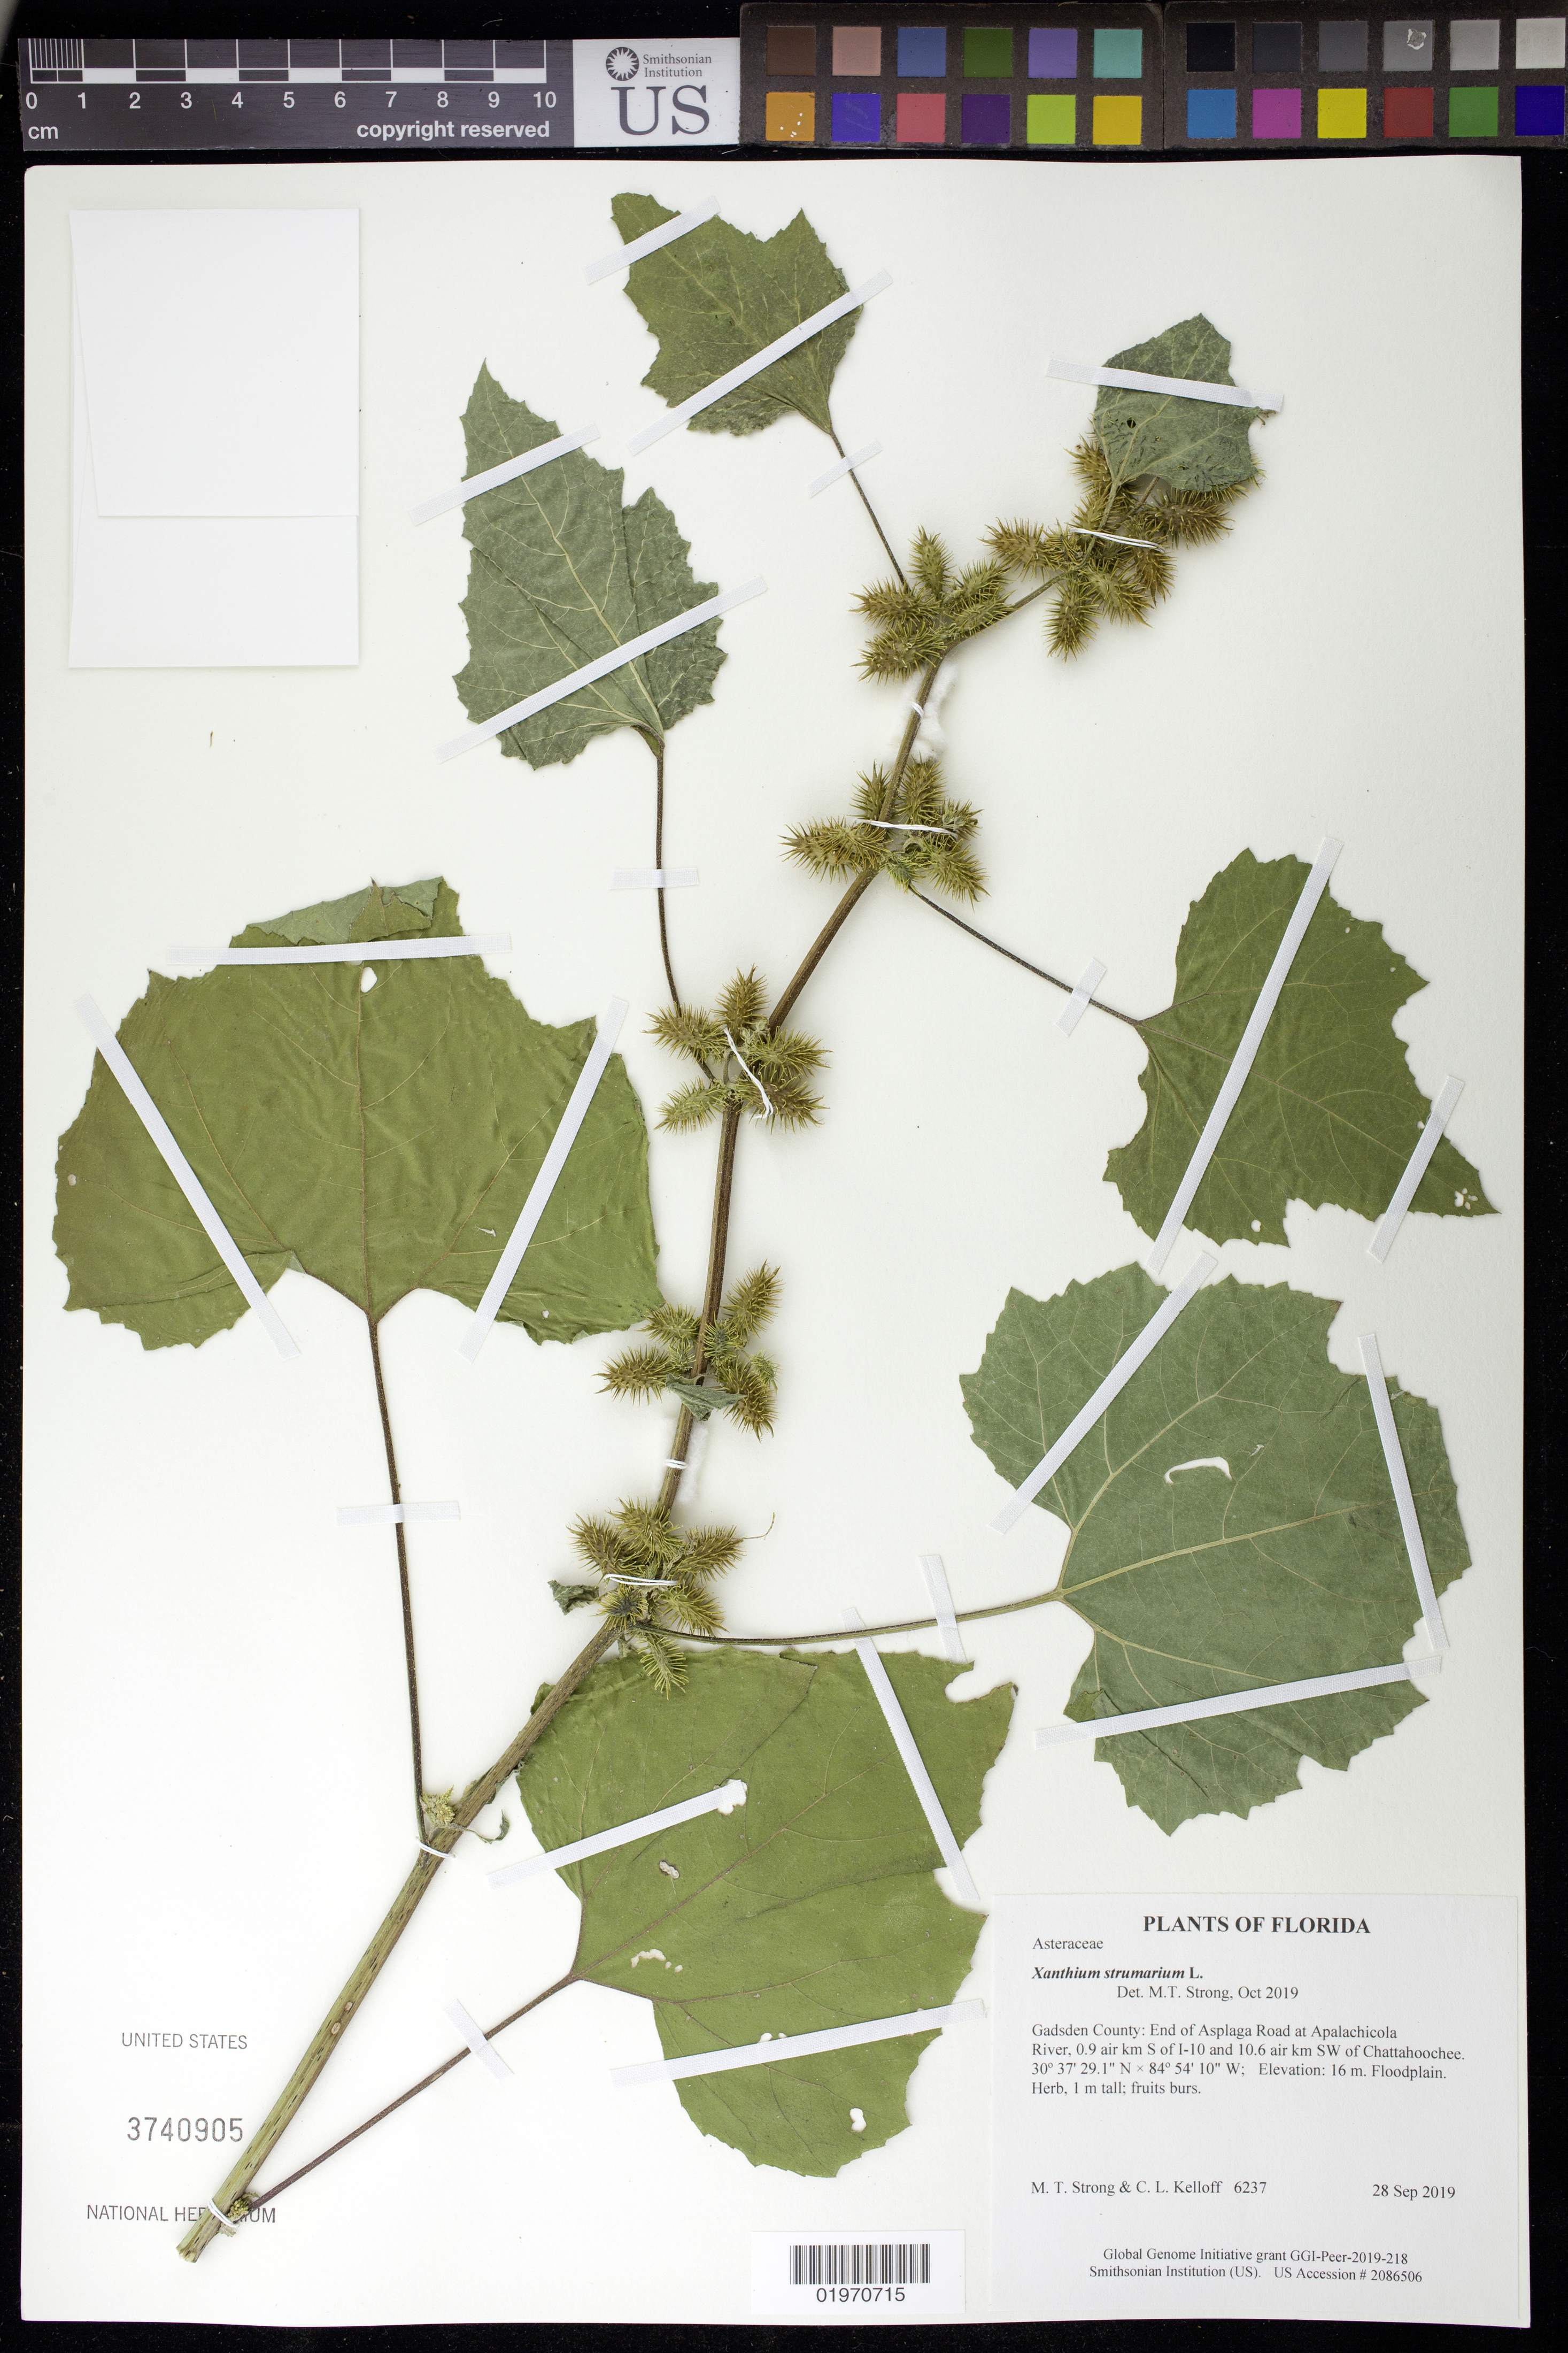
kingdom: Plantae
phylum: Tracheophyta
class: Magnoliopsida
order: Asterales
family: Asteraceae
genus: Xanthium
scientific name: Xanthium strumarium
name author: L.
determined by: Strong, Mark T., (BOT), Smithsonian Institution - National Museum of Natural History (UNITED STATES)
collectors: M. T. Strong & C. L. Kelloff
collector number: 6237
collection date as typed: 28 Sep 2019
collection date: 2019-09-28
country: United States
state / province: Florida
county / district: Gadsden County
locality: End of Asplaga Road at Apalachicola River, 0.9 air km S of I-10 and 10.6 air km SW of Chattahoochee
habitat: Floodplain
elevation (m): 16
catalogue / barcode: US 3740905